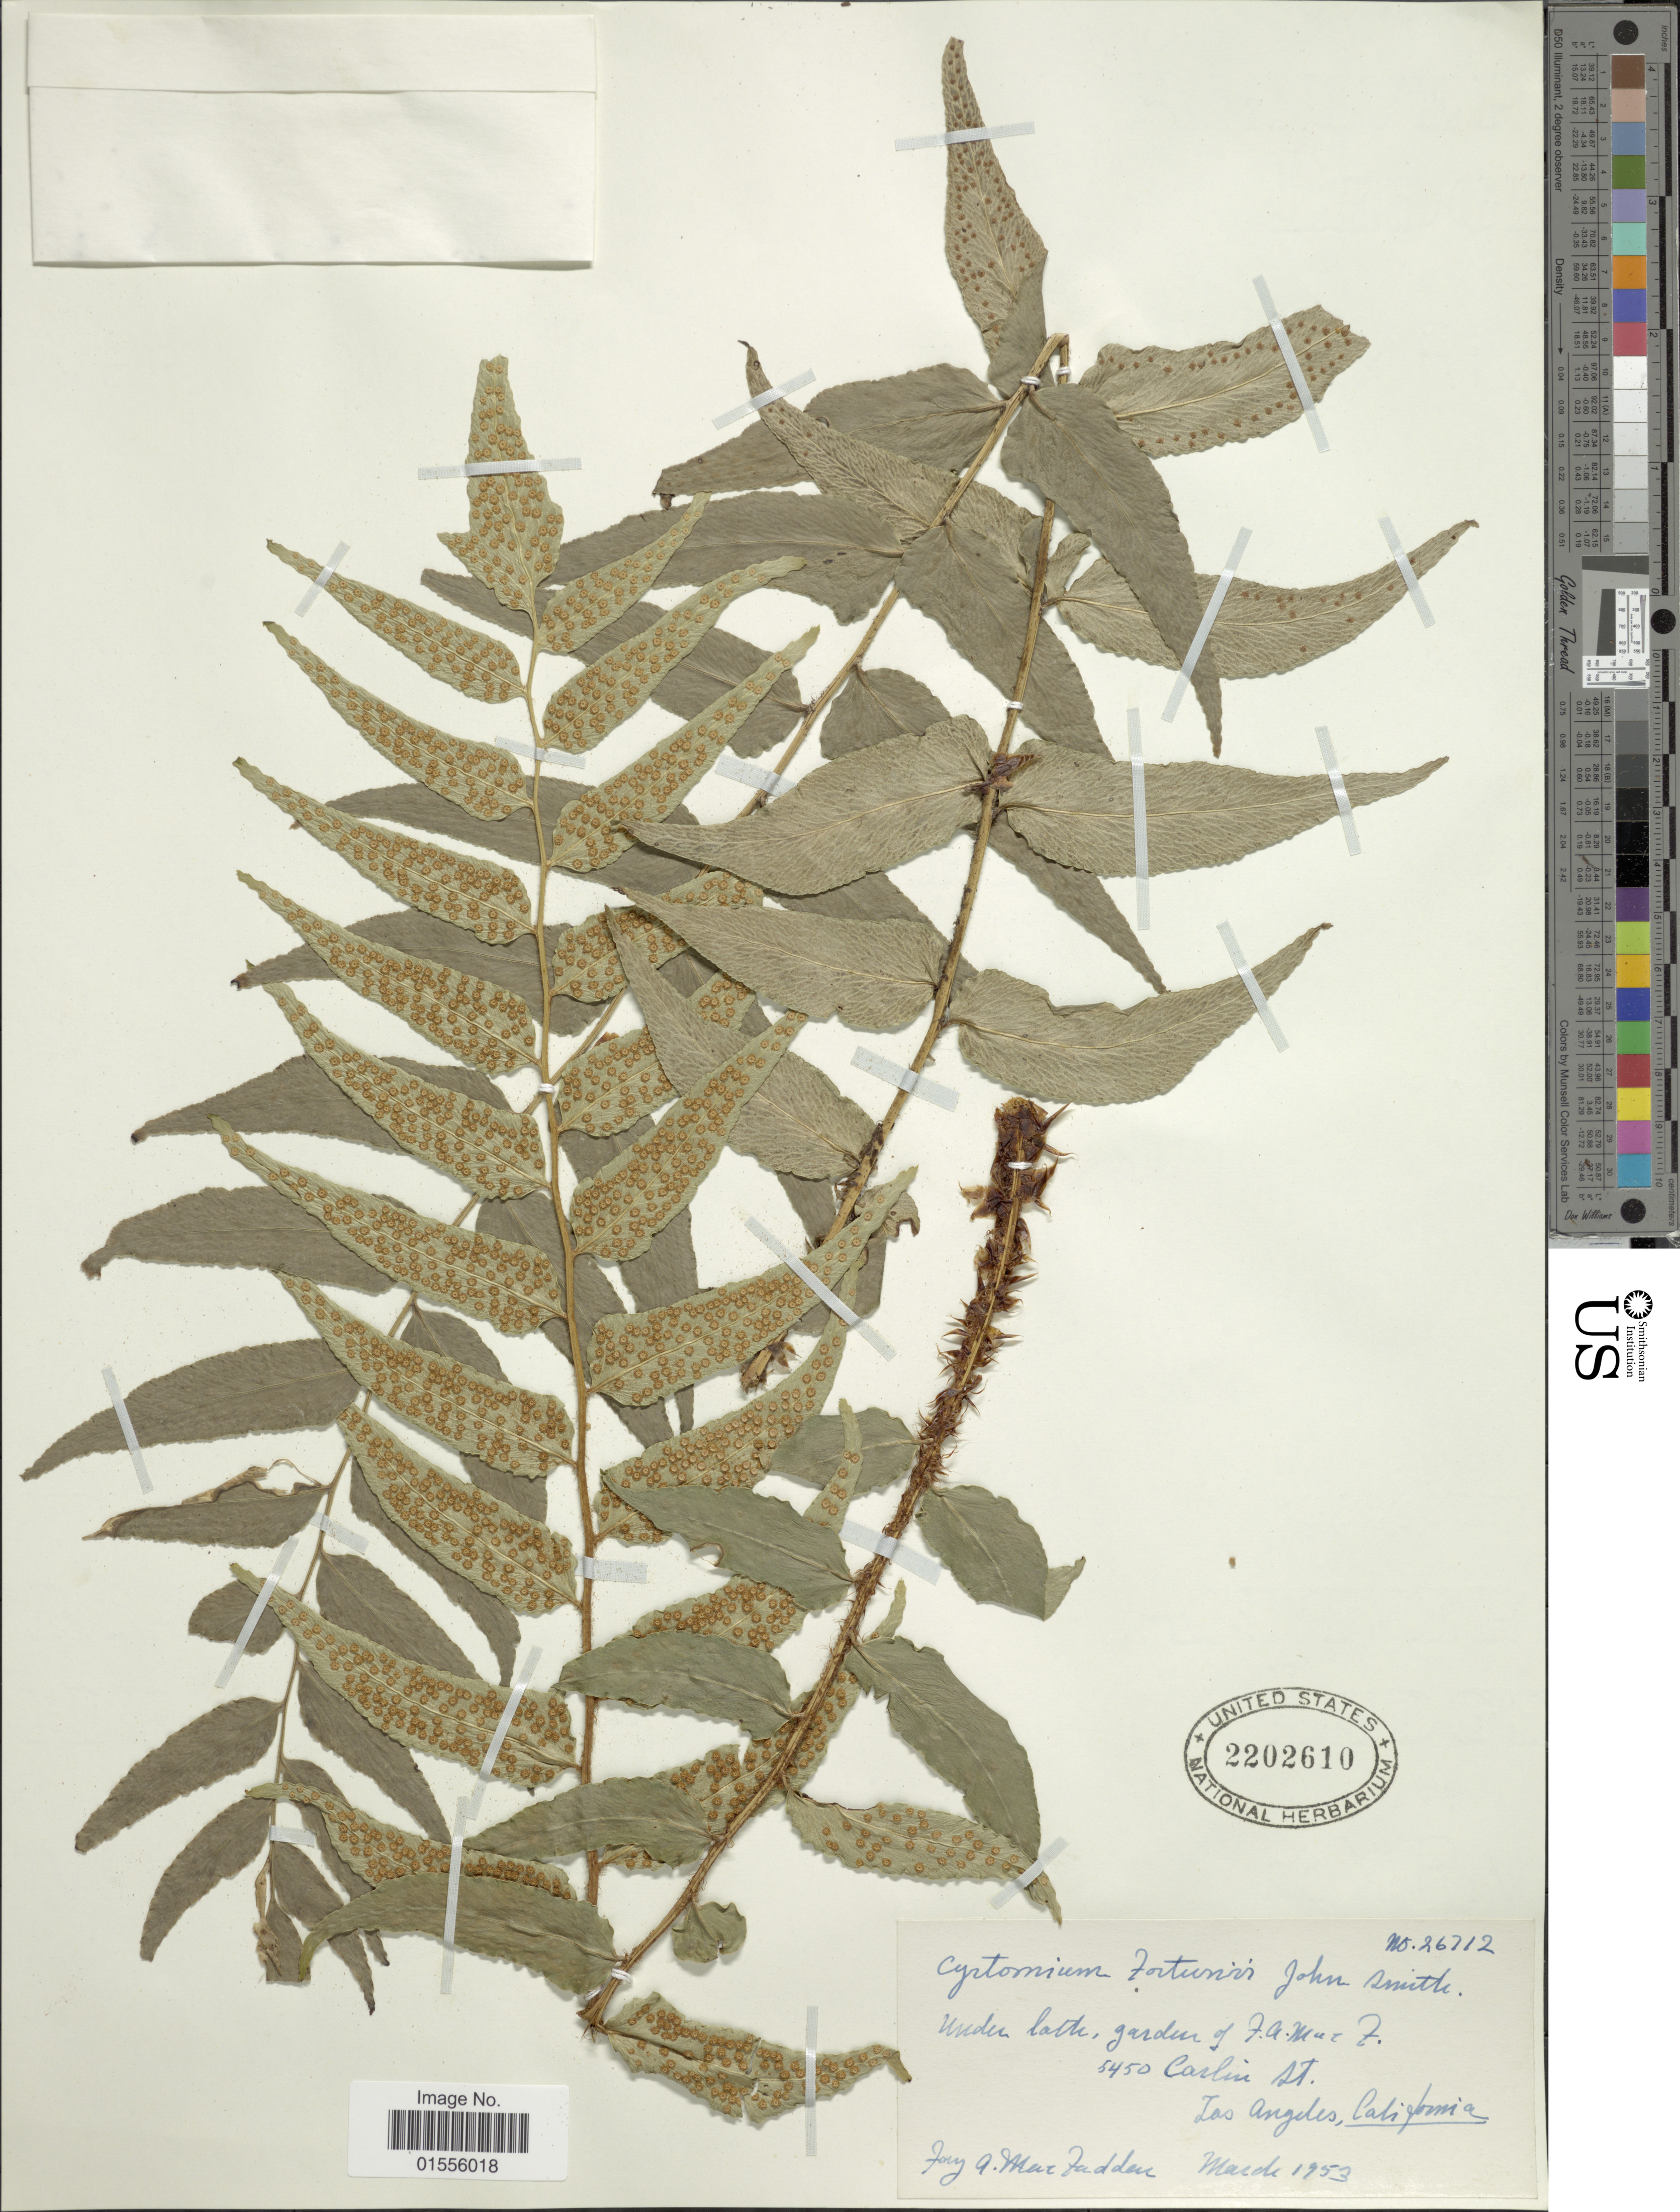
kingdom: Plantae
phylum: Tracheophyta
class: Polypodiopsida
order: Polypodiales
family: Dryopteridaceae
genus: Cyrtomium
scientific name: Cyrtomium fortunei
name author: J. Sm.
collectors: F. MacFadden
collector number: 26712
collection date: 1953-03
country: United States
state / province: California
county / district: Los Angeles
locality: Under loth, garden F.A. Mac F. 5450 Carlin St. Los Angeles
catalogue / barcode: US 2202610